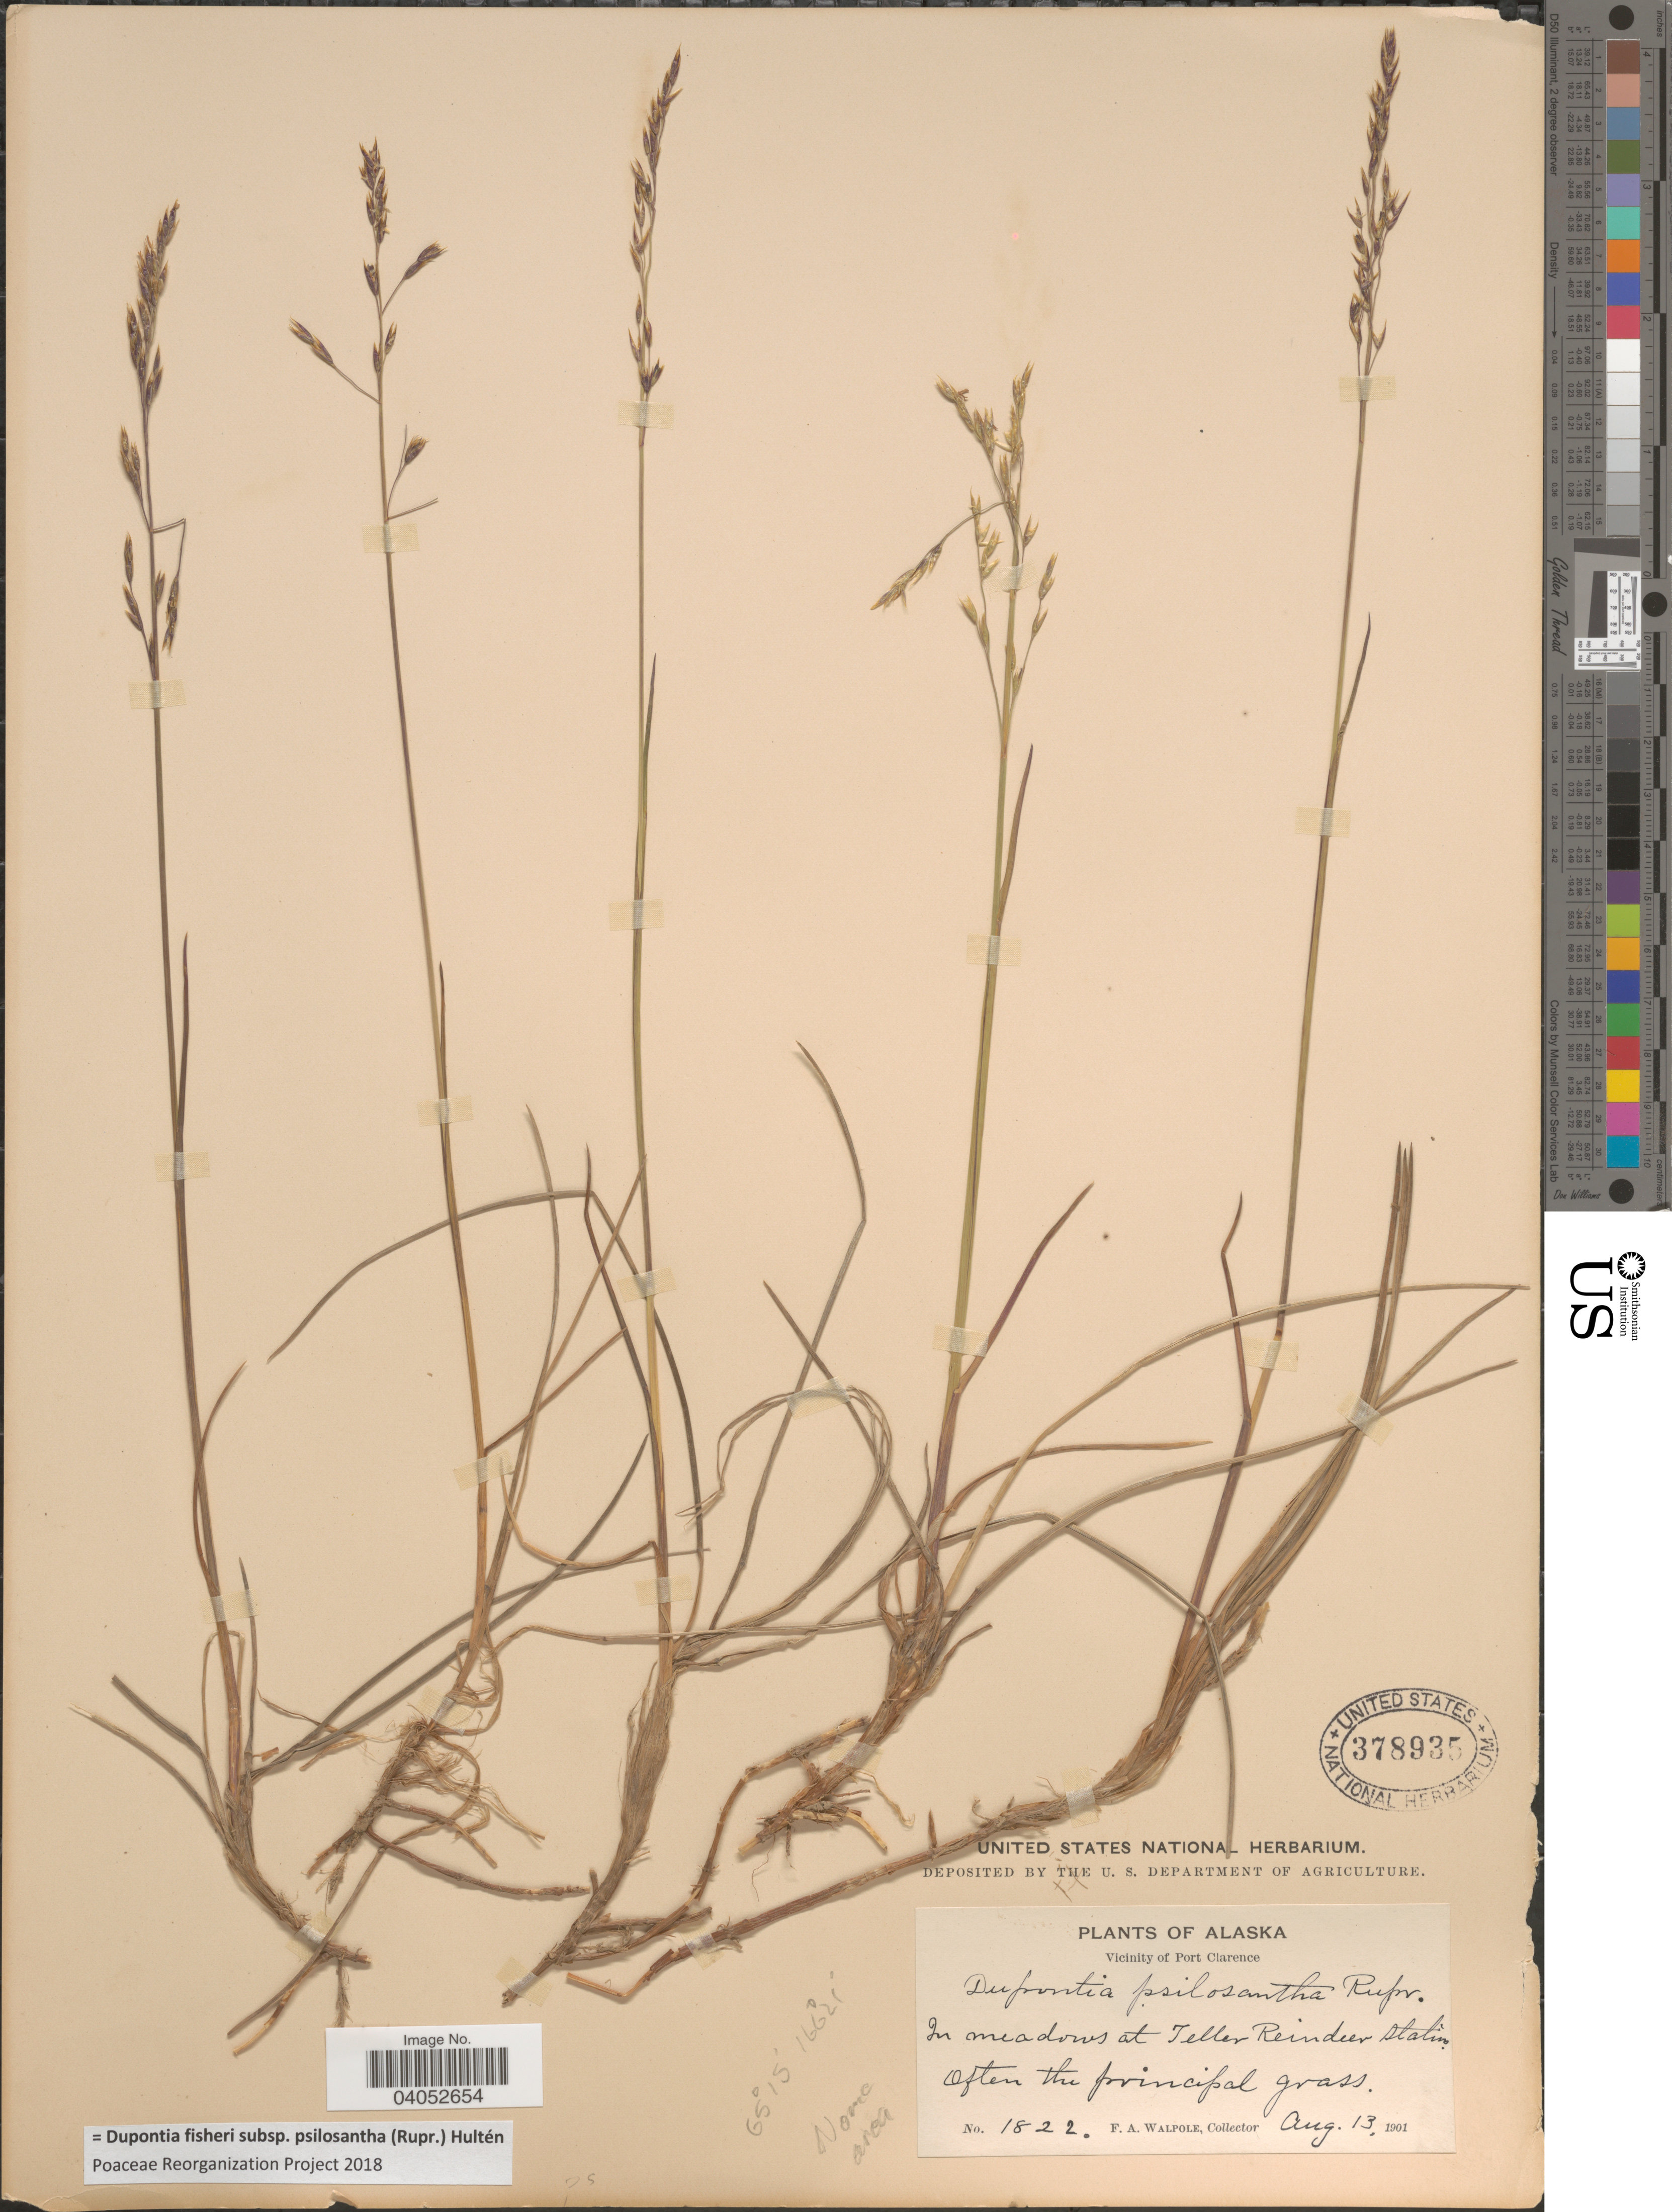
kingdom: Plantae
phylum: Tracheophyta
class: Liliopsida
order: Poales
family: Poaceae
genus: Dupontia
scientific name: Dupontia fisheri subsp. psilosantha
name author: (Rupr.) Hultén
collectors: F. Walpole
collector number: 1822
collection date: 1901-08-13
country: United States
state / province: Alaska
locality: Vicinity of Port Clarence. In meadows at Teller Reindeer Station. Nome area.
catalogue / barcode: US 378935